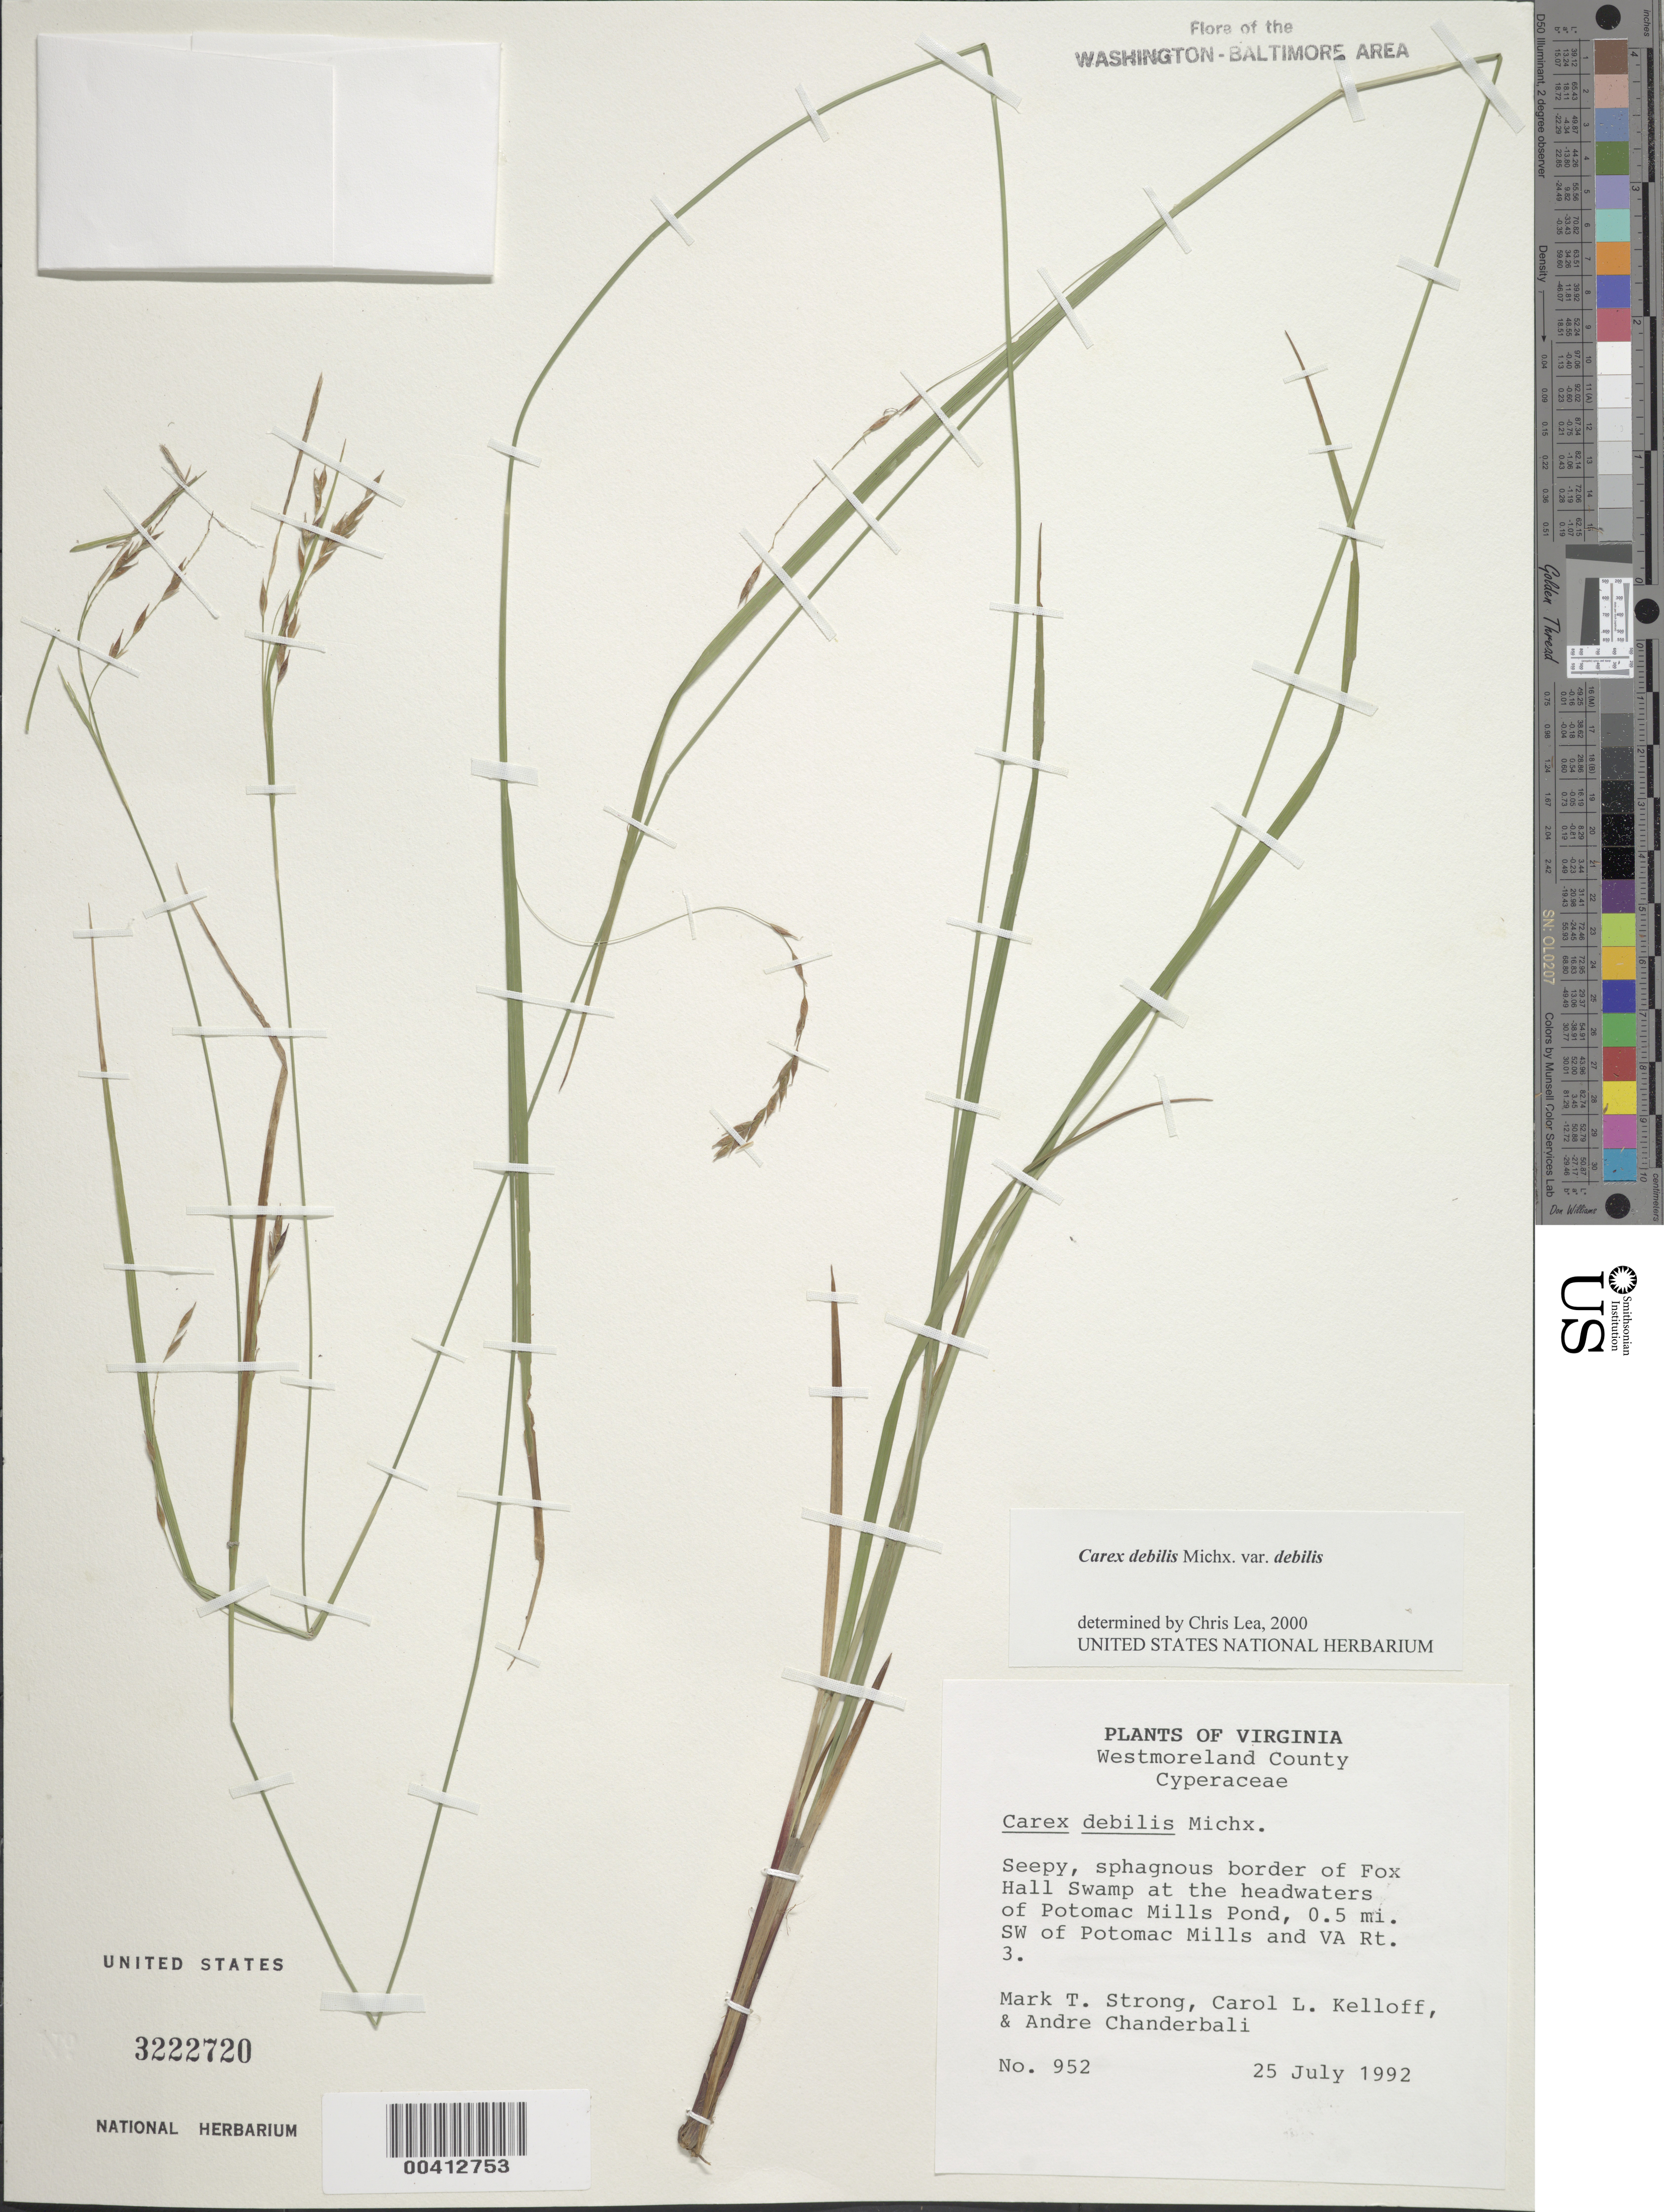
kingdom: Plantae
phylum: Tracheophyta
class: Liliopsida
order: Poales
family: Cyperaceae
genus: Carex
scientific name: Carex debilis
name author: Michx.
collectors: M. T. Strong, C. L. Kelloff & A. S. Chanderbali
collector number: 952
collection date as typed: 25 Jul 1992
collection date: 1992-07-25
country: United States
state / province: Virginia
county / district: Westmoreland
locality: SW of Potomac Mills and Rt. 3, border of Fox Hall Swamp at headwaters of Potomac Mills Pond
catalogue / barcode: US 3222720